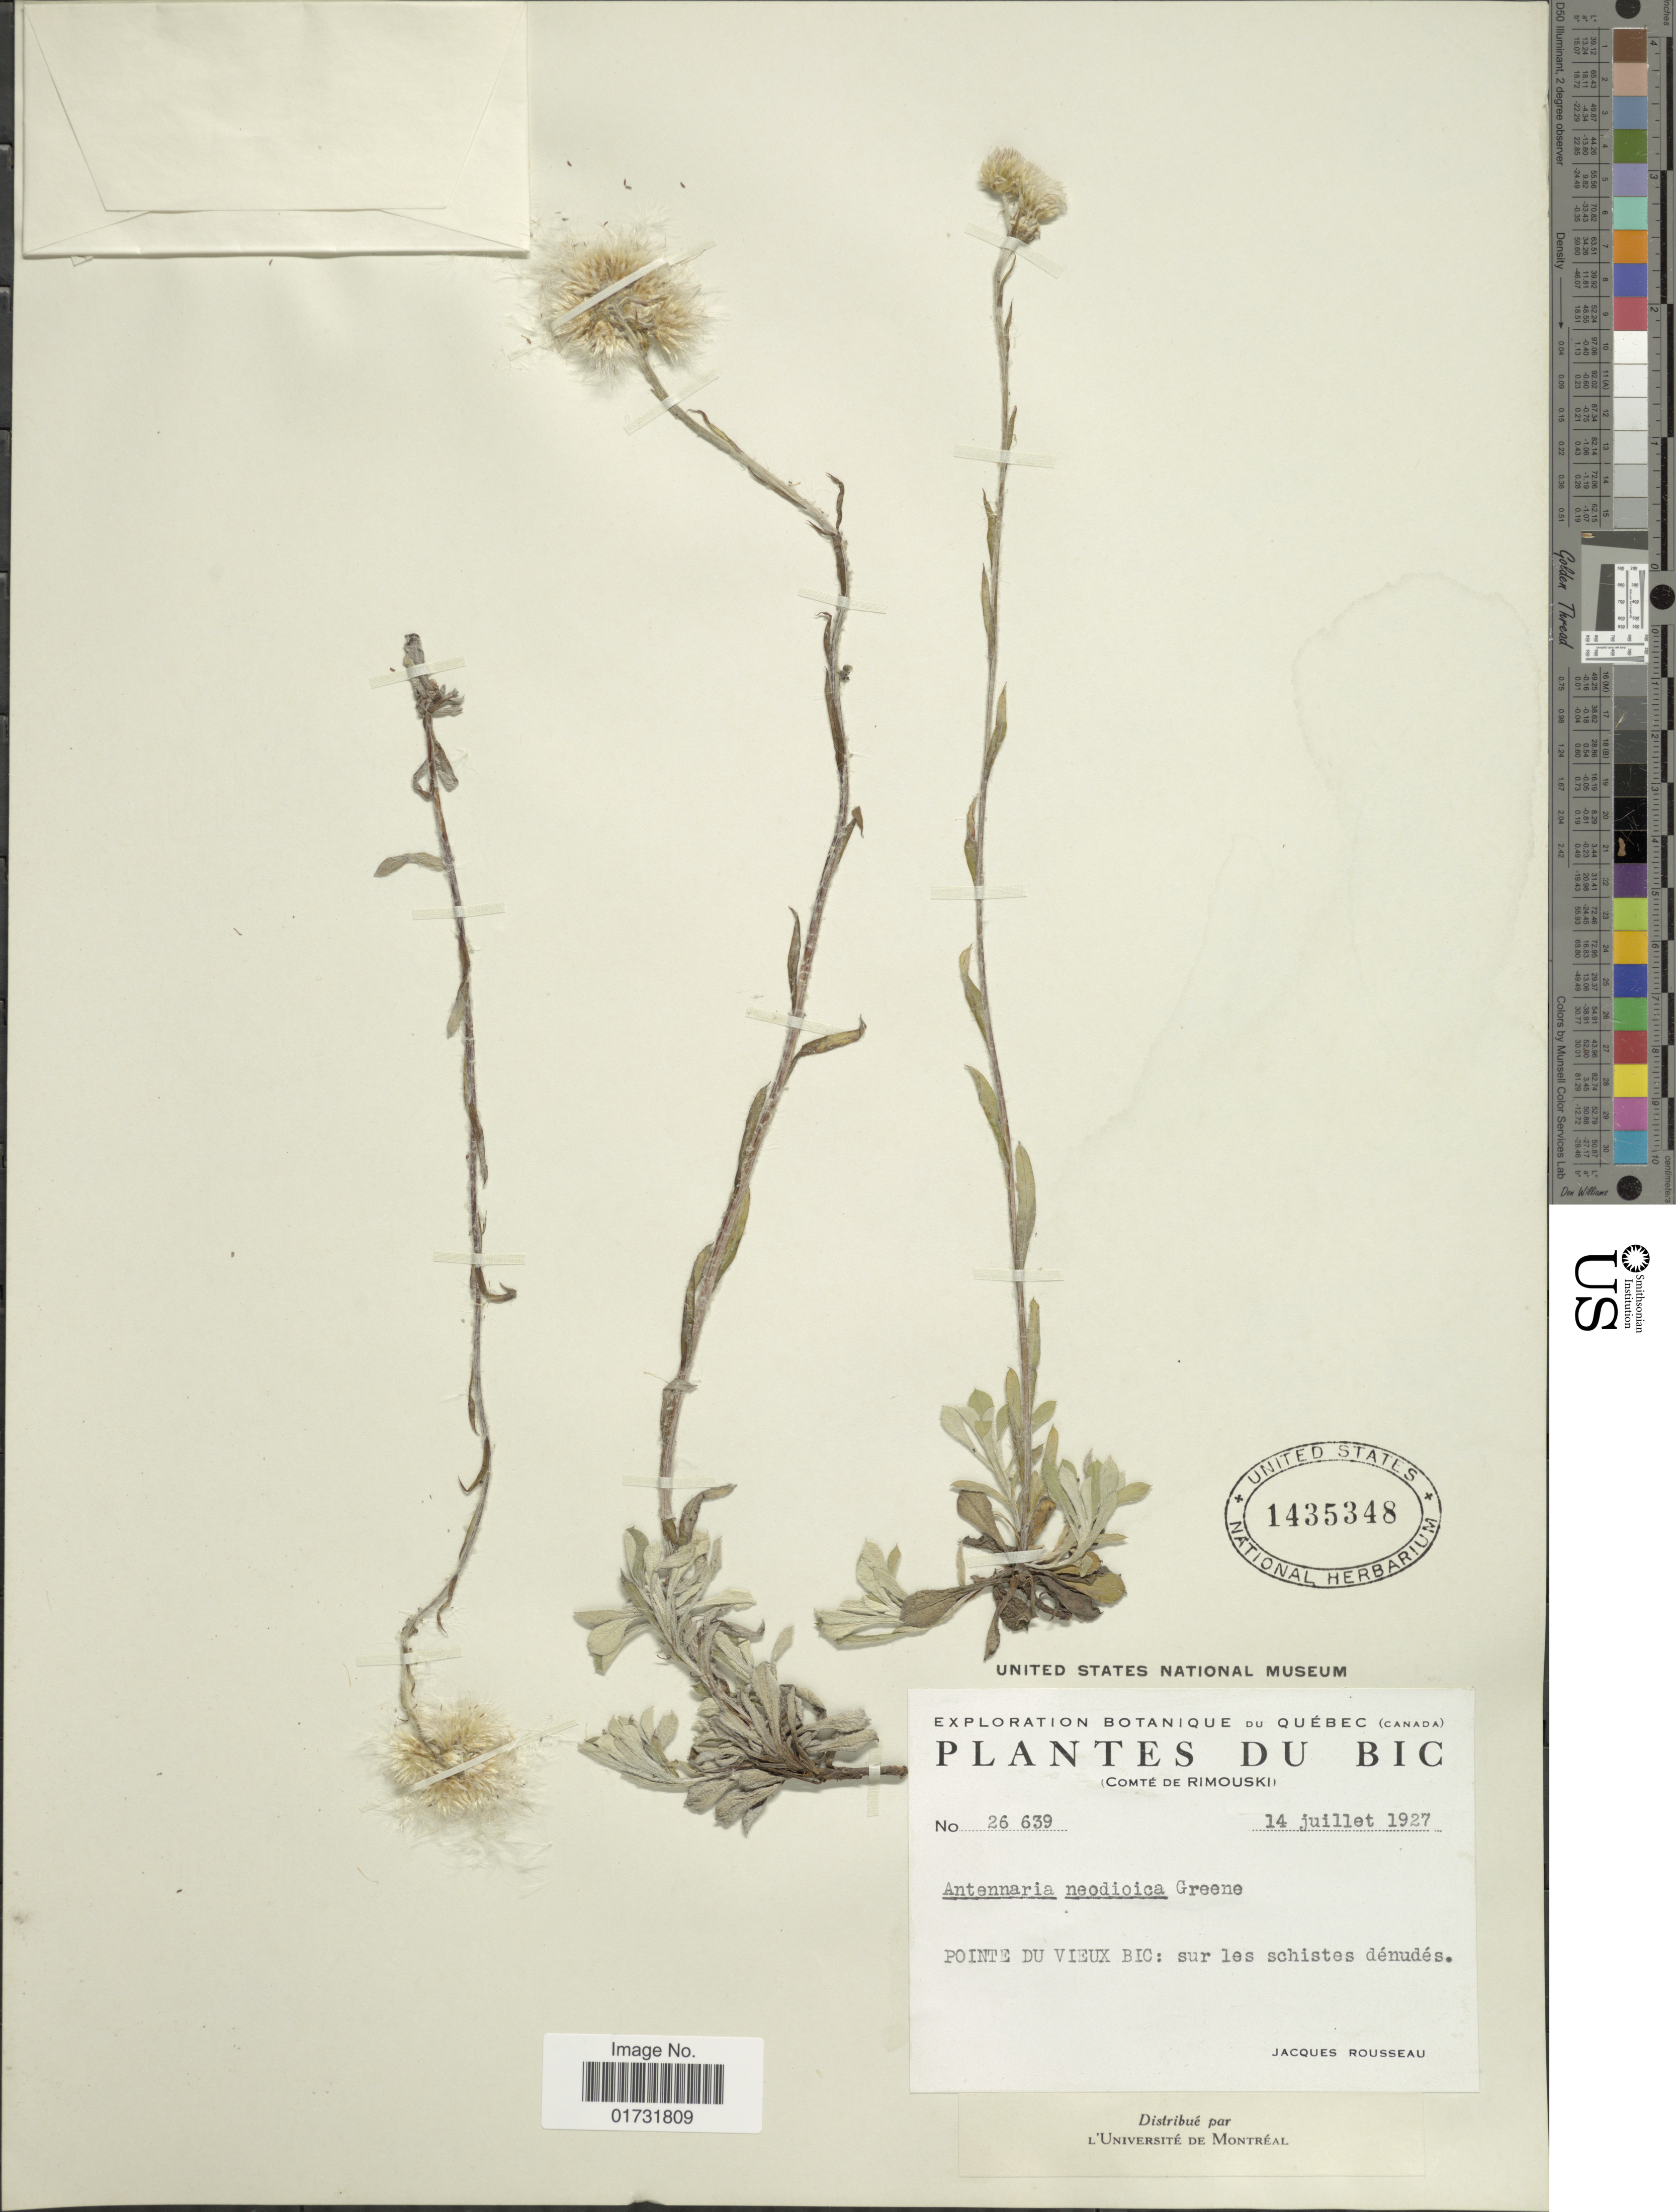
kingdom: Plantae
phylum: Tracheophyta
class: Magnoliopsida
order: Asterales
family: Asteraceae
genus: Antennaria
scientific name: Antennaria neodioica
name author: Greene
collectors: J. Rousseau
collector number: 26639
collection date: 1927-07-14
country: Canada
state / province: Quebec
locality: Big (Comté de Rimouski). Pointe du Vieux Bic: sur les schistes dénudés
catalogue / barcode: US 1435348